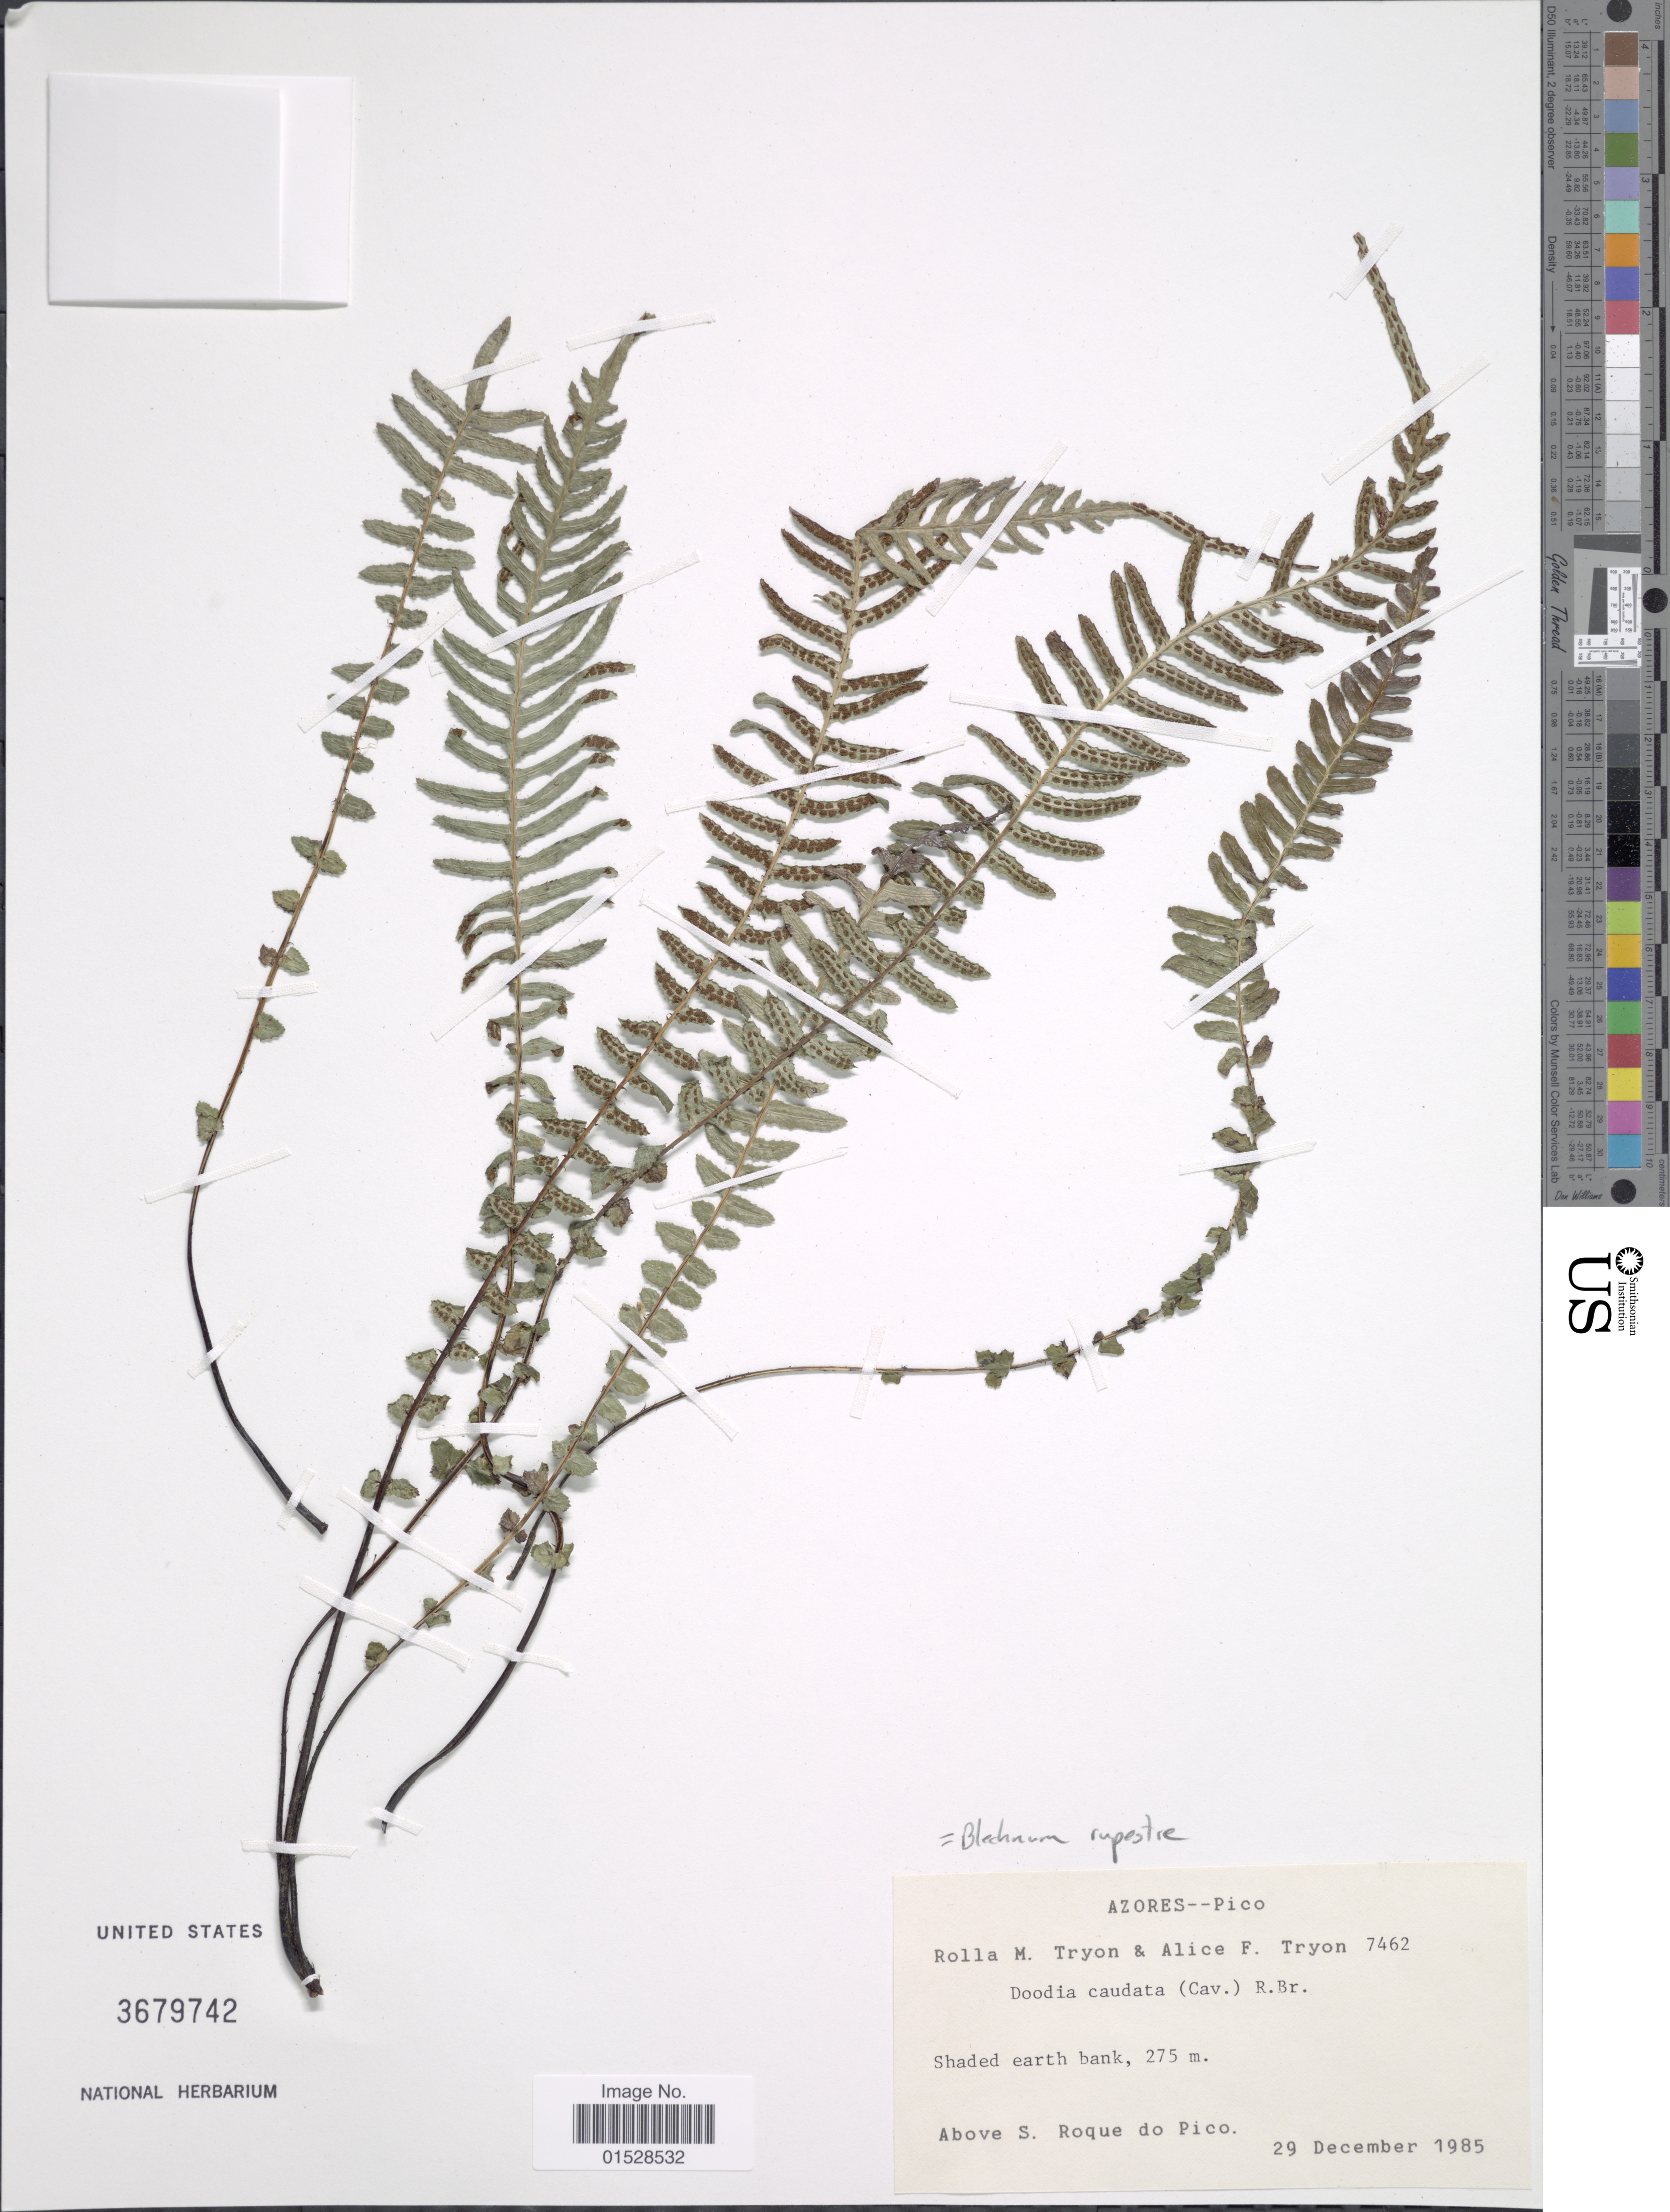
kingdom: Plantae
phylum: Tracheophyta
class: Polypodiopsida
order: Polypodiales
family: Blechnaceae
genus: Blechnum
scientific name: Blechnum rupestre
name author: (Kaulf. ex Link) Christenh.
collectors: R. M. Tryon & A. F. Tryon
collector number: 7462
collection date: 1985-12-29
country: Portugal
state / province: Azores (Aut. Reg.)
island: Pico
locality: Pico, shaded earth bank, above S. Roque do Pico.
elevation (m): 275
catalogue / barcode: US 3679742